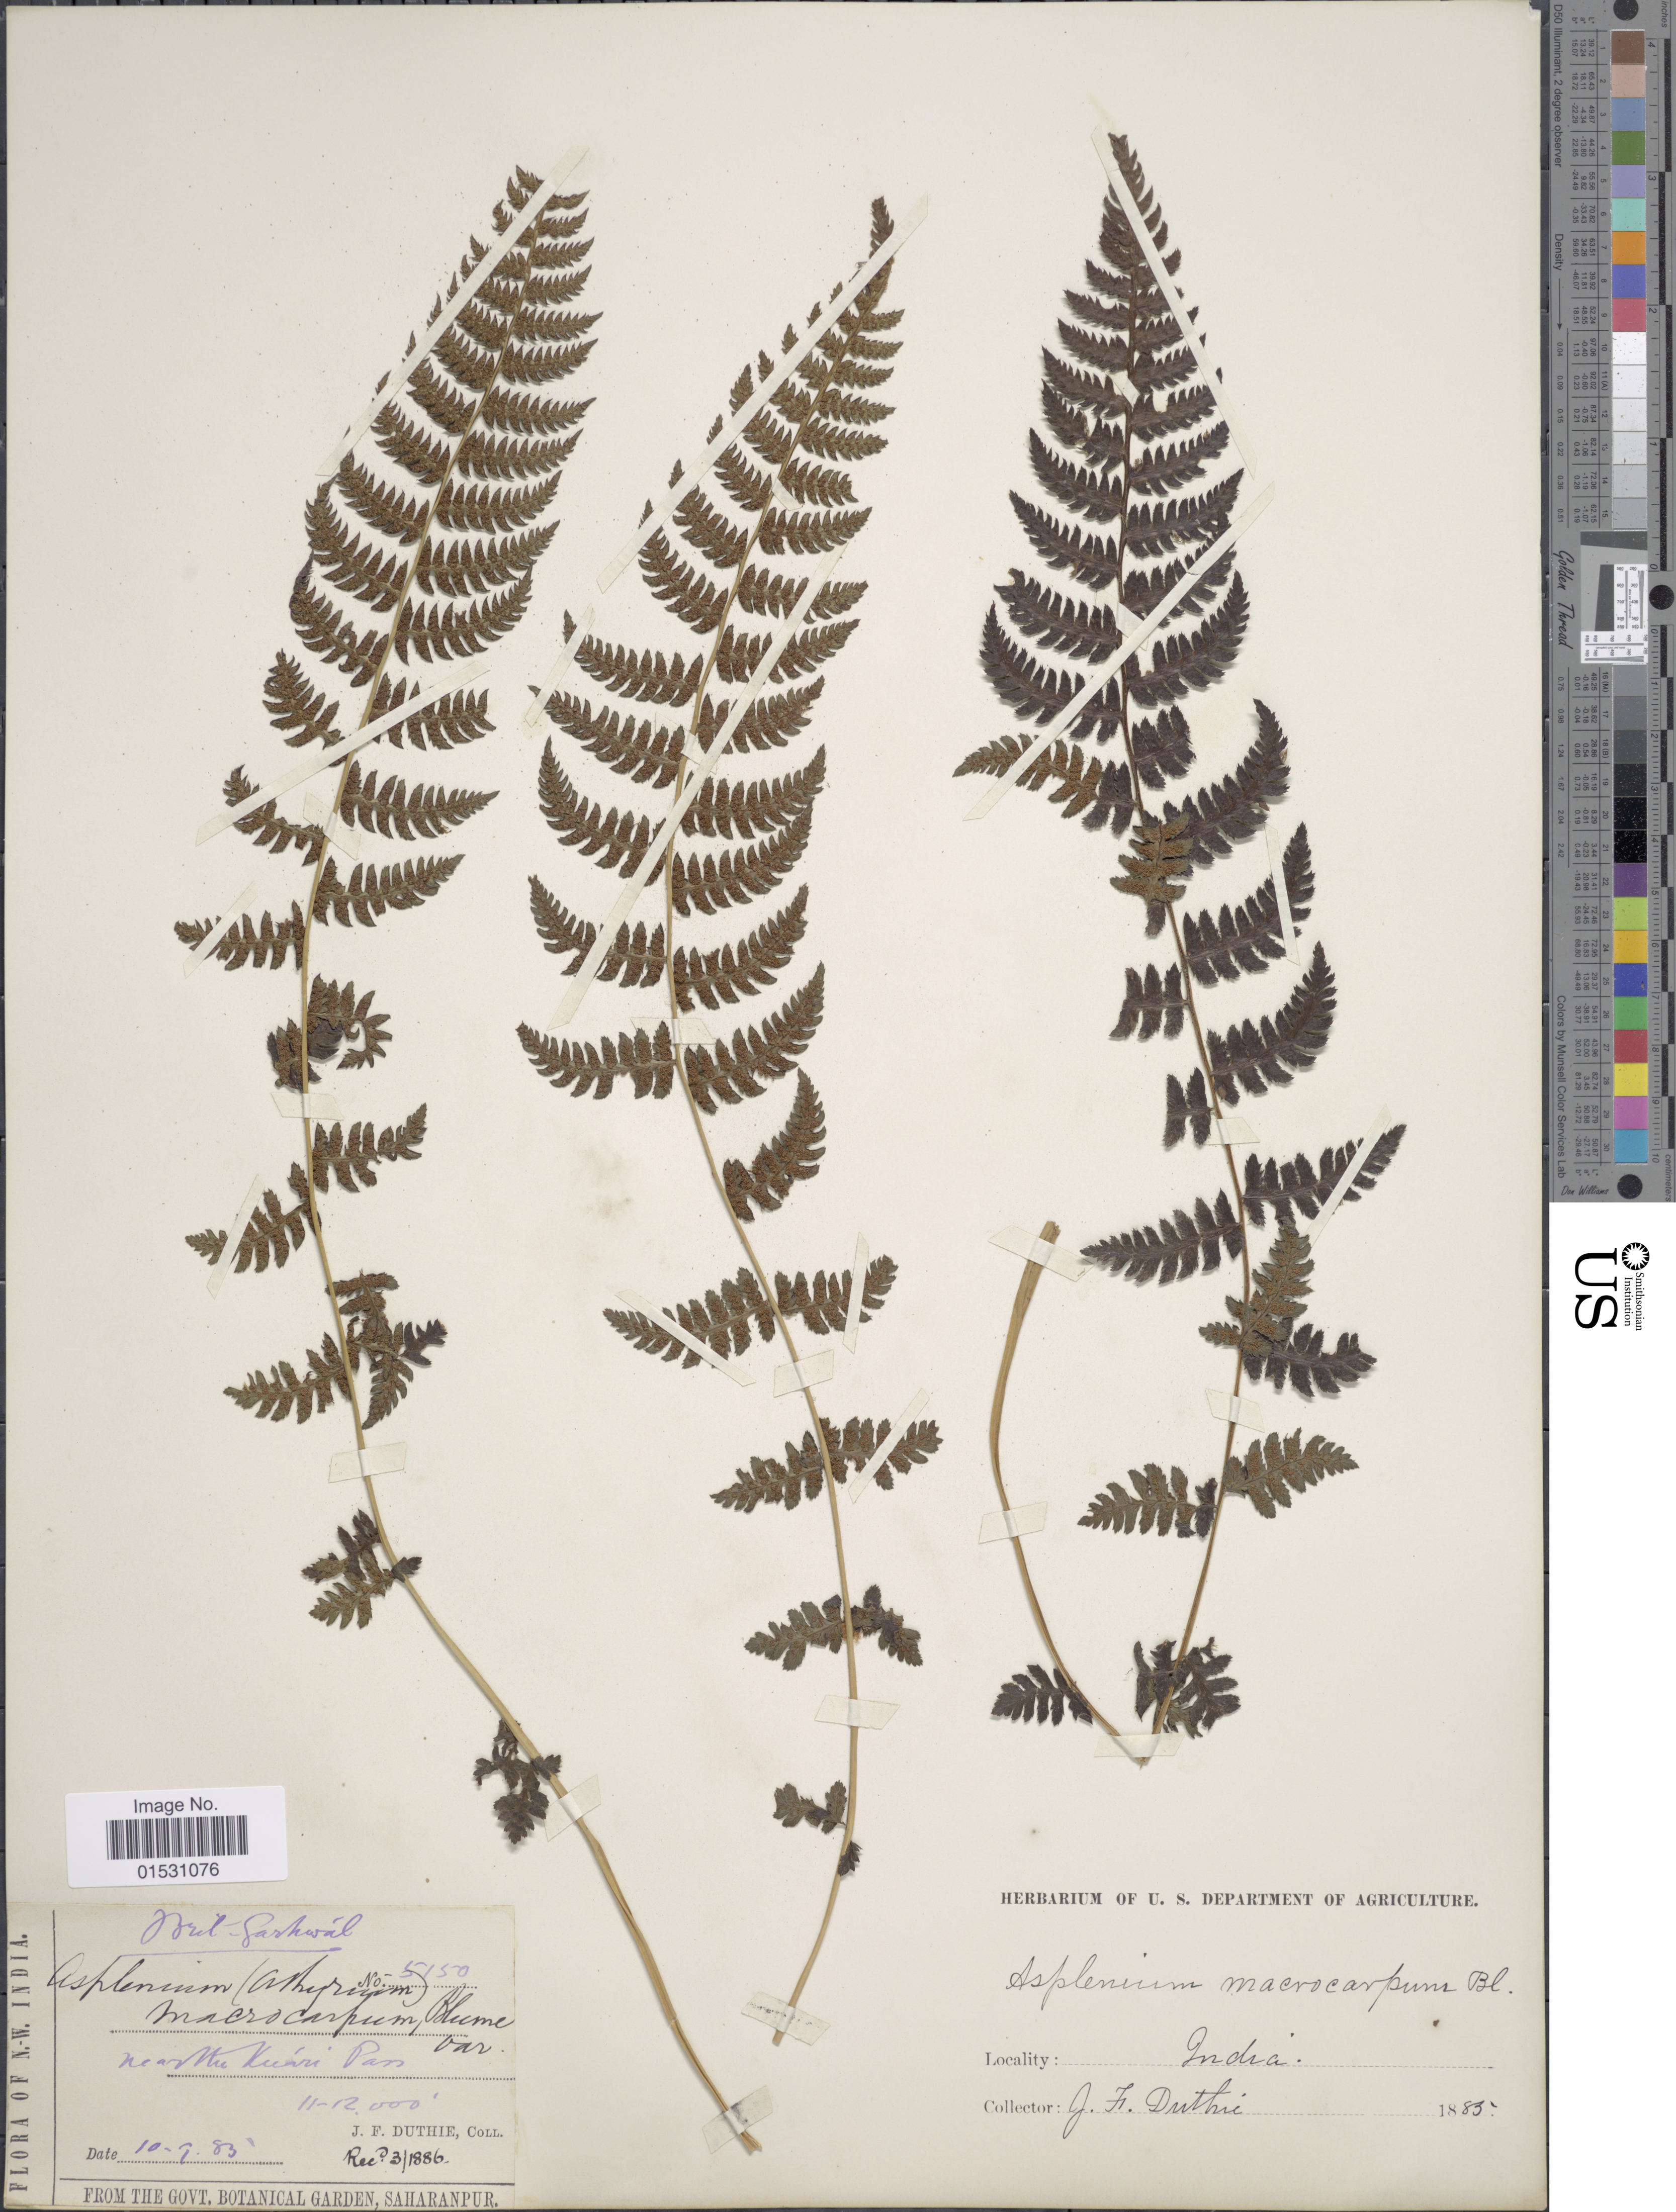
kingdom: Plantae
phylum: Tracheophyta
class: Polypodiopsida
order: Polypodiales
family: Athyriaceae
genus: Athyrium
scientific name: Athyrium rupicola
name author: (C. Hope) C. Chr.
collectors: J. F. Duthie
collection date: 1885-09-10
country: India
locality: Brit-Gashwal. Near the Kuari Pass.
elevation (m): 3353